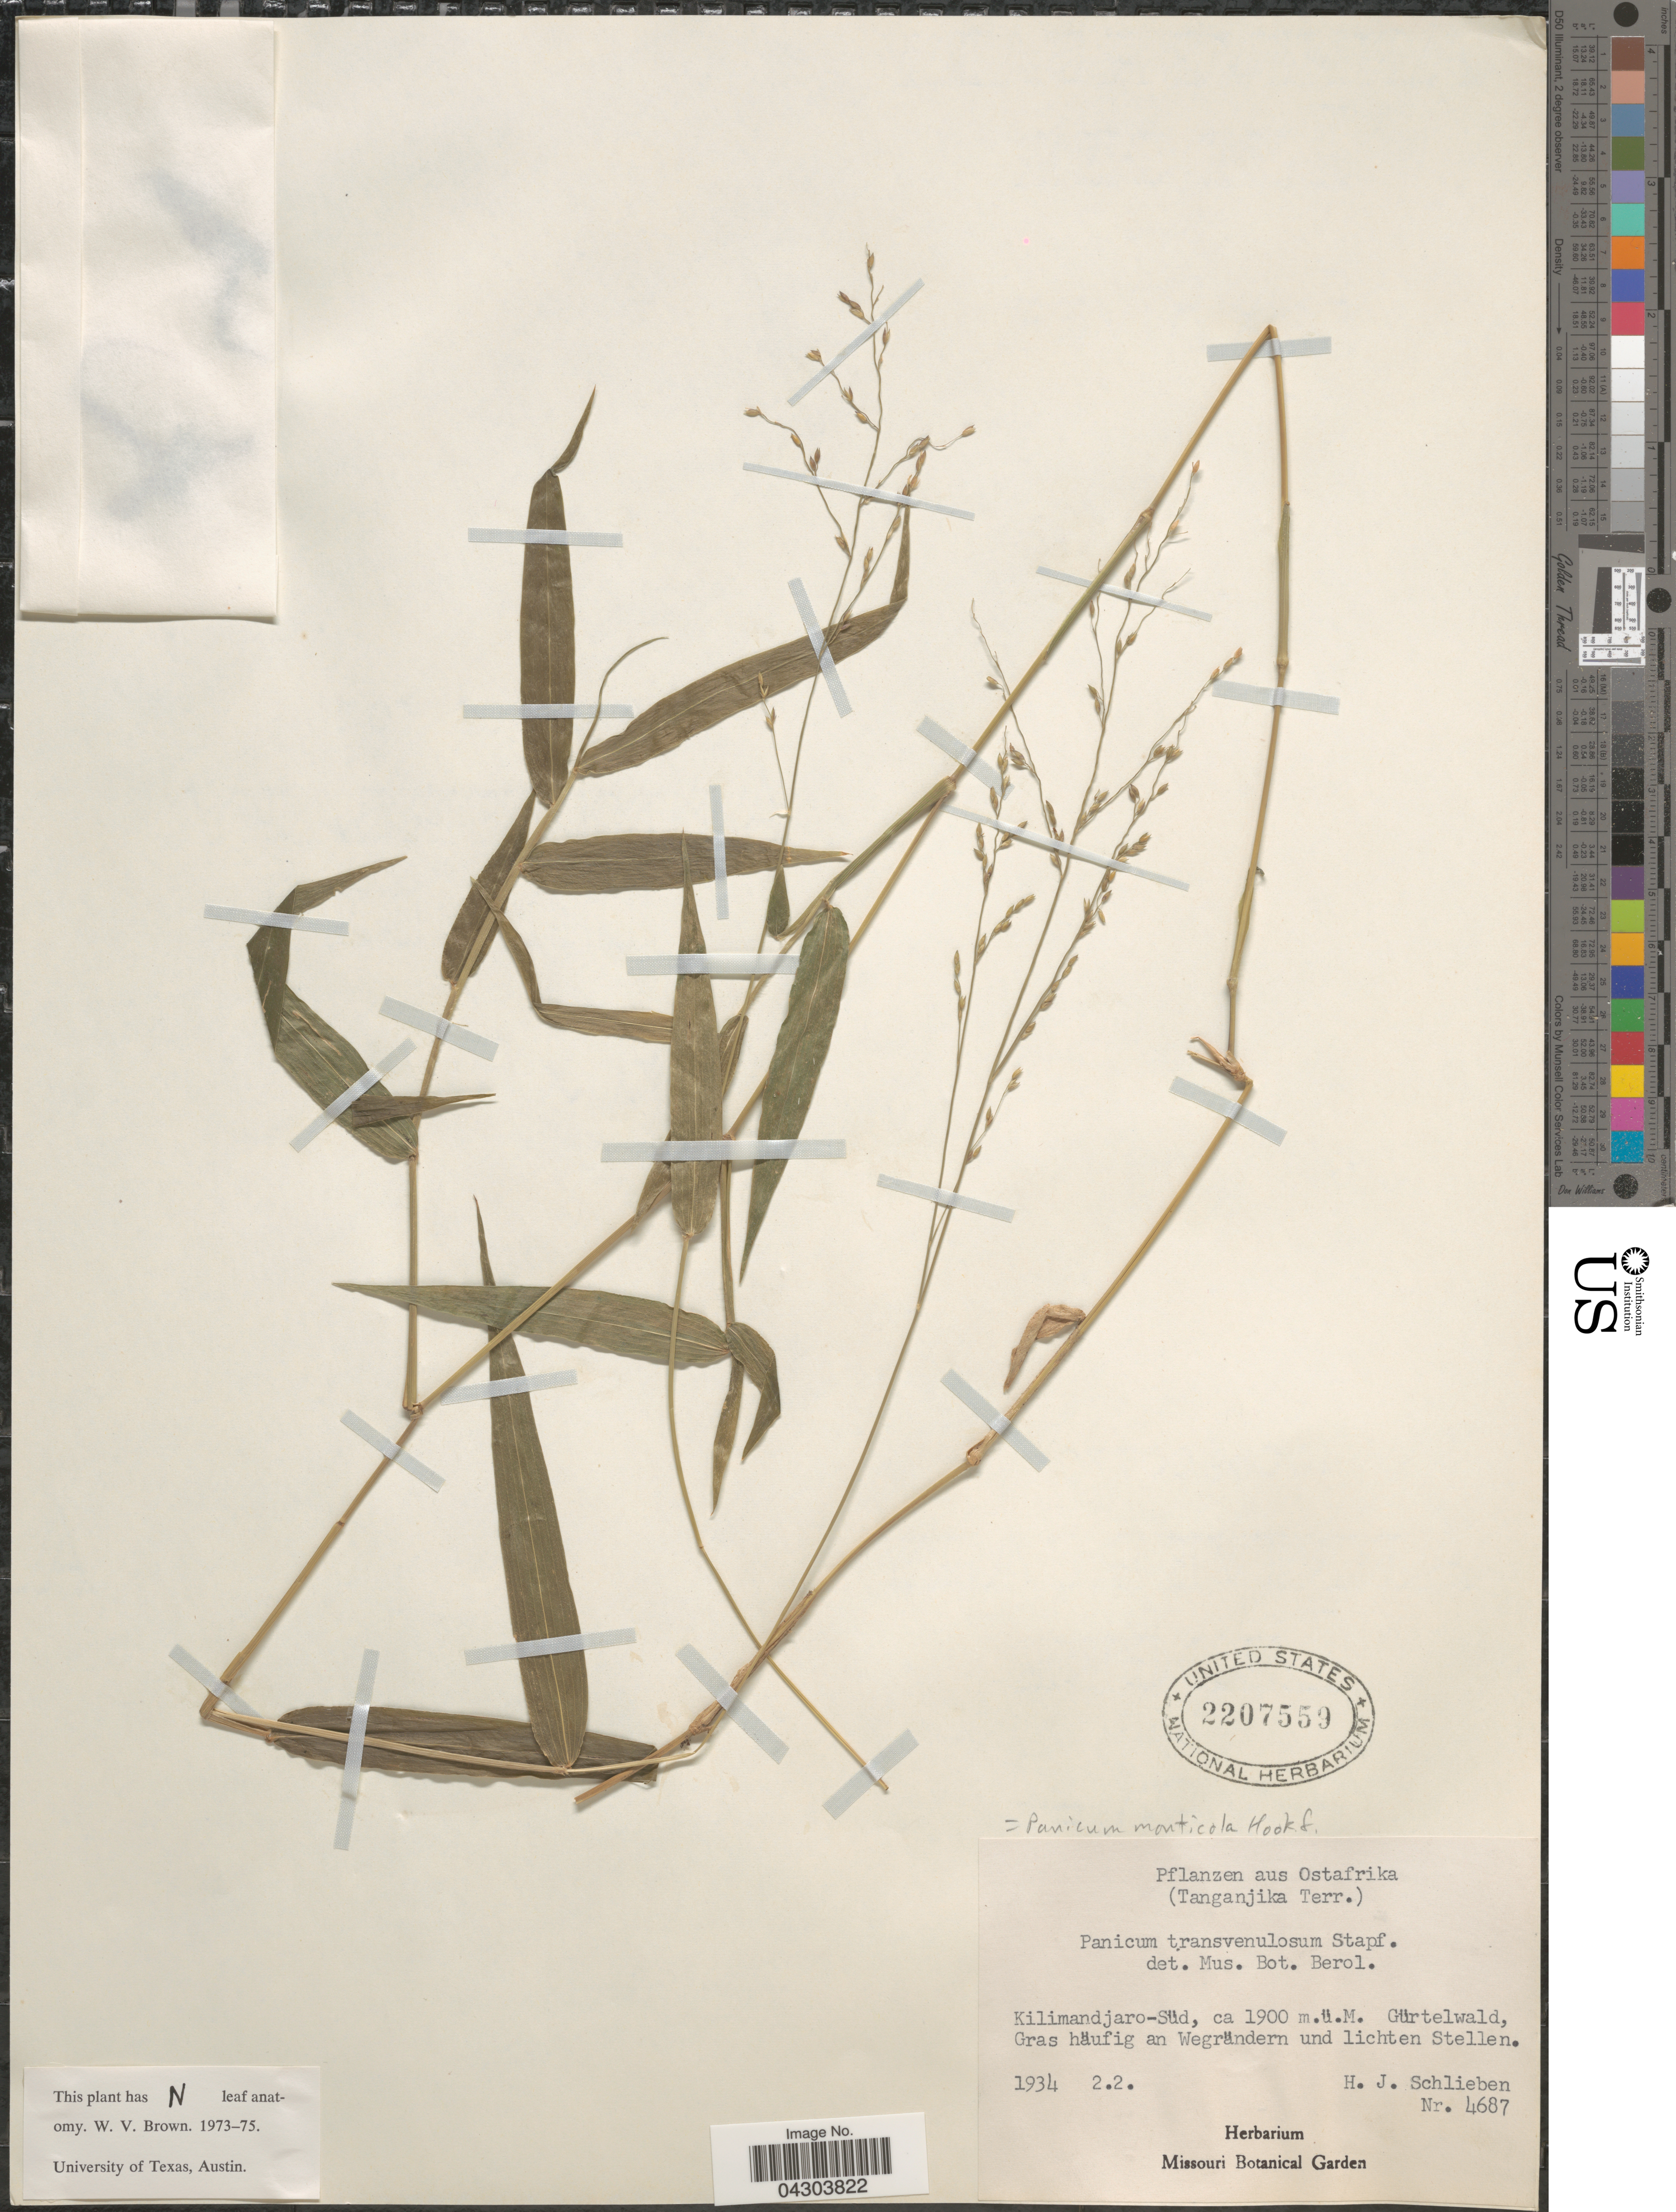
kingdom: Plantae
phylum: Tracheophyta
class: Liliopsida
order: Poales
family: Poaceae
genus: Panicum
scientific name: Panicum monticola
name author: Hillebr.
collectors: H. J. Schlieben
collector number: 4689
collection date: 1934-02-02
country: Tanzania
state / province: Kilimanjaro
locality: Ostafrika. (Tanganjika Terr.) Kilimandjaro-Süd. Gürtelwald, Gras häufig and Wegränden und lichten Stellen.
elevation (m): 1900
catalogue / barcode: US 2207559